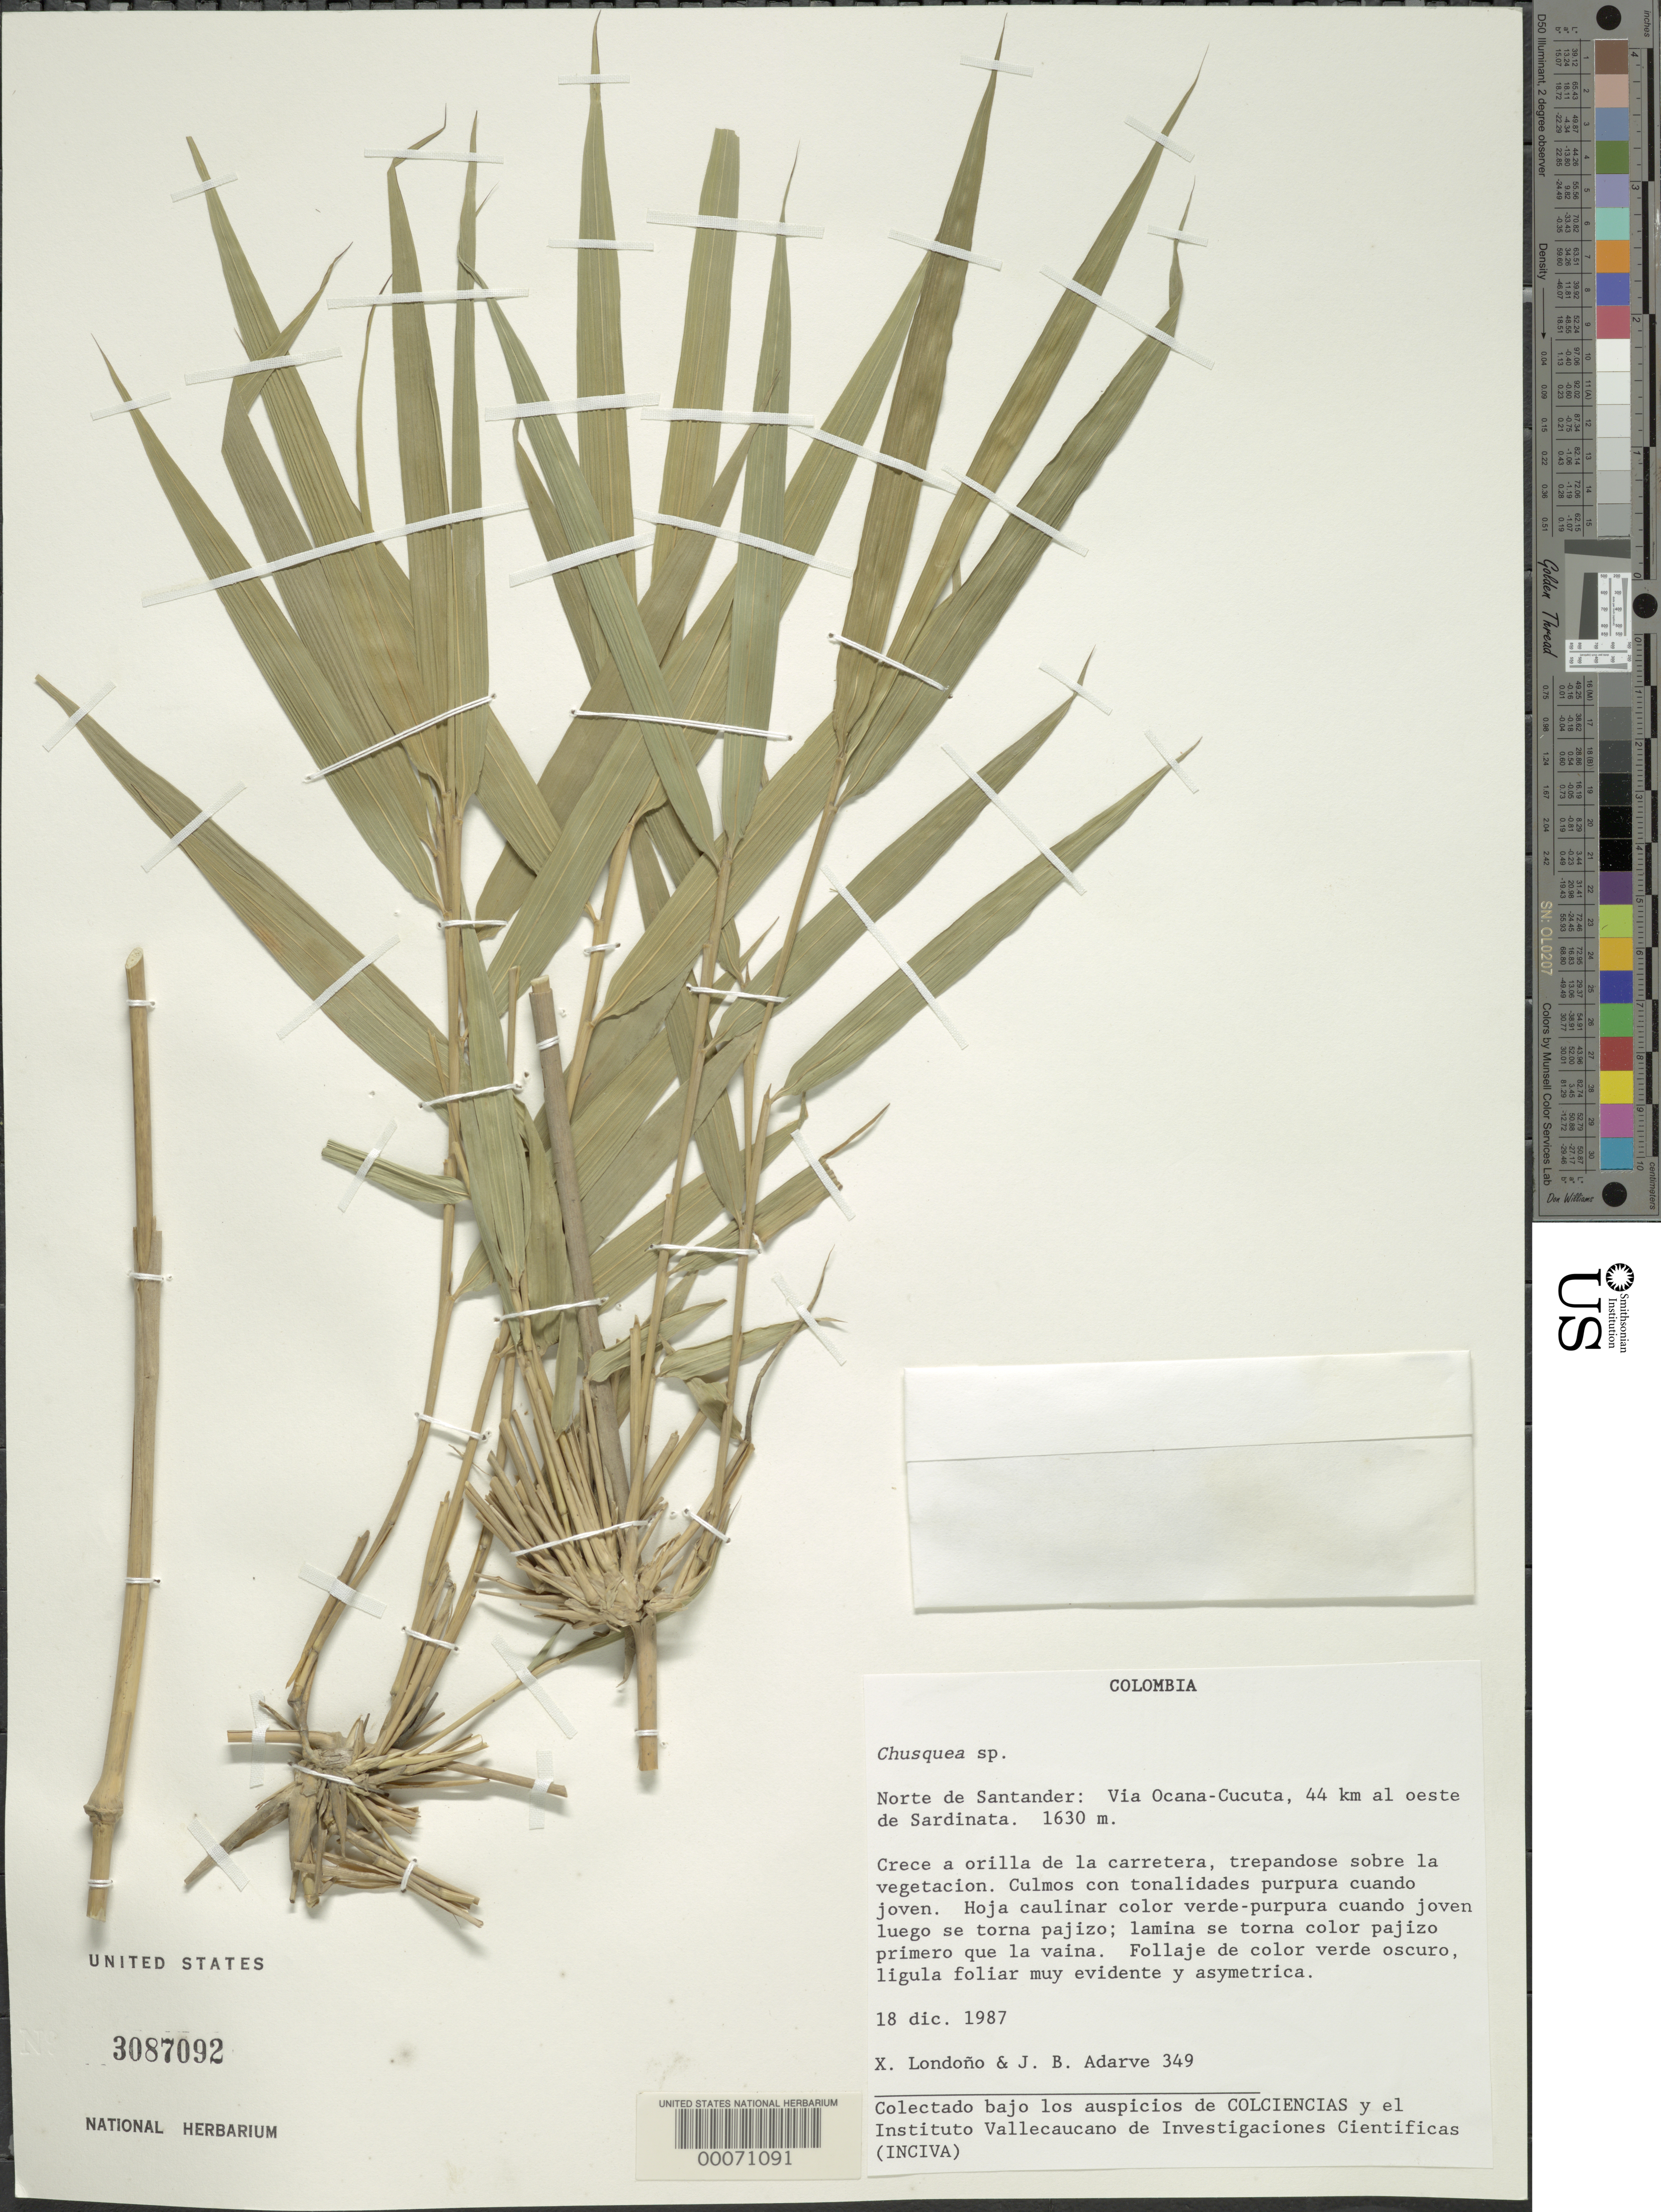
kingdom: Plantae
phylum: Tracheophyta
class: Liliopsida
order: Poales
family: Poaceae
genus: Chusquea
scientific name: Chusquea sp.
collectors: X. Londoño & J. B. Adarve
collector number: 349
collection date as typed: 18 Dec 1987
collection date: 1987-12-18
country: Colombia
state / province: Norte de Santander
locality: Via Ocana-Cucuta, 44 km W of Sardinata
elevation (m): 1630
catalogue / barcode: US 3087092